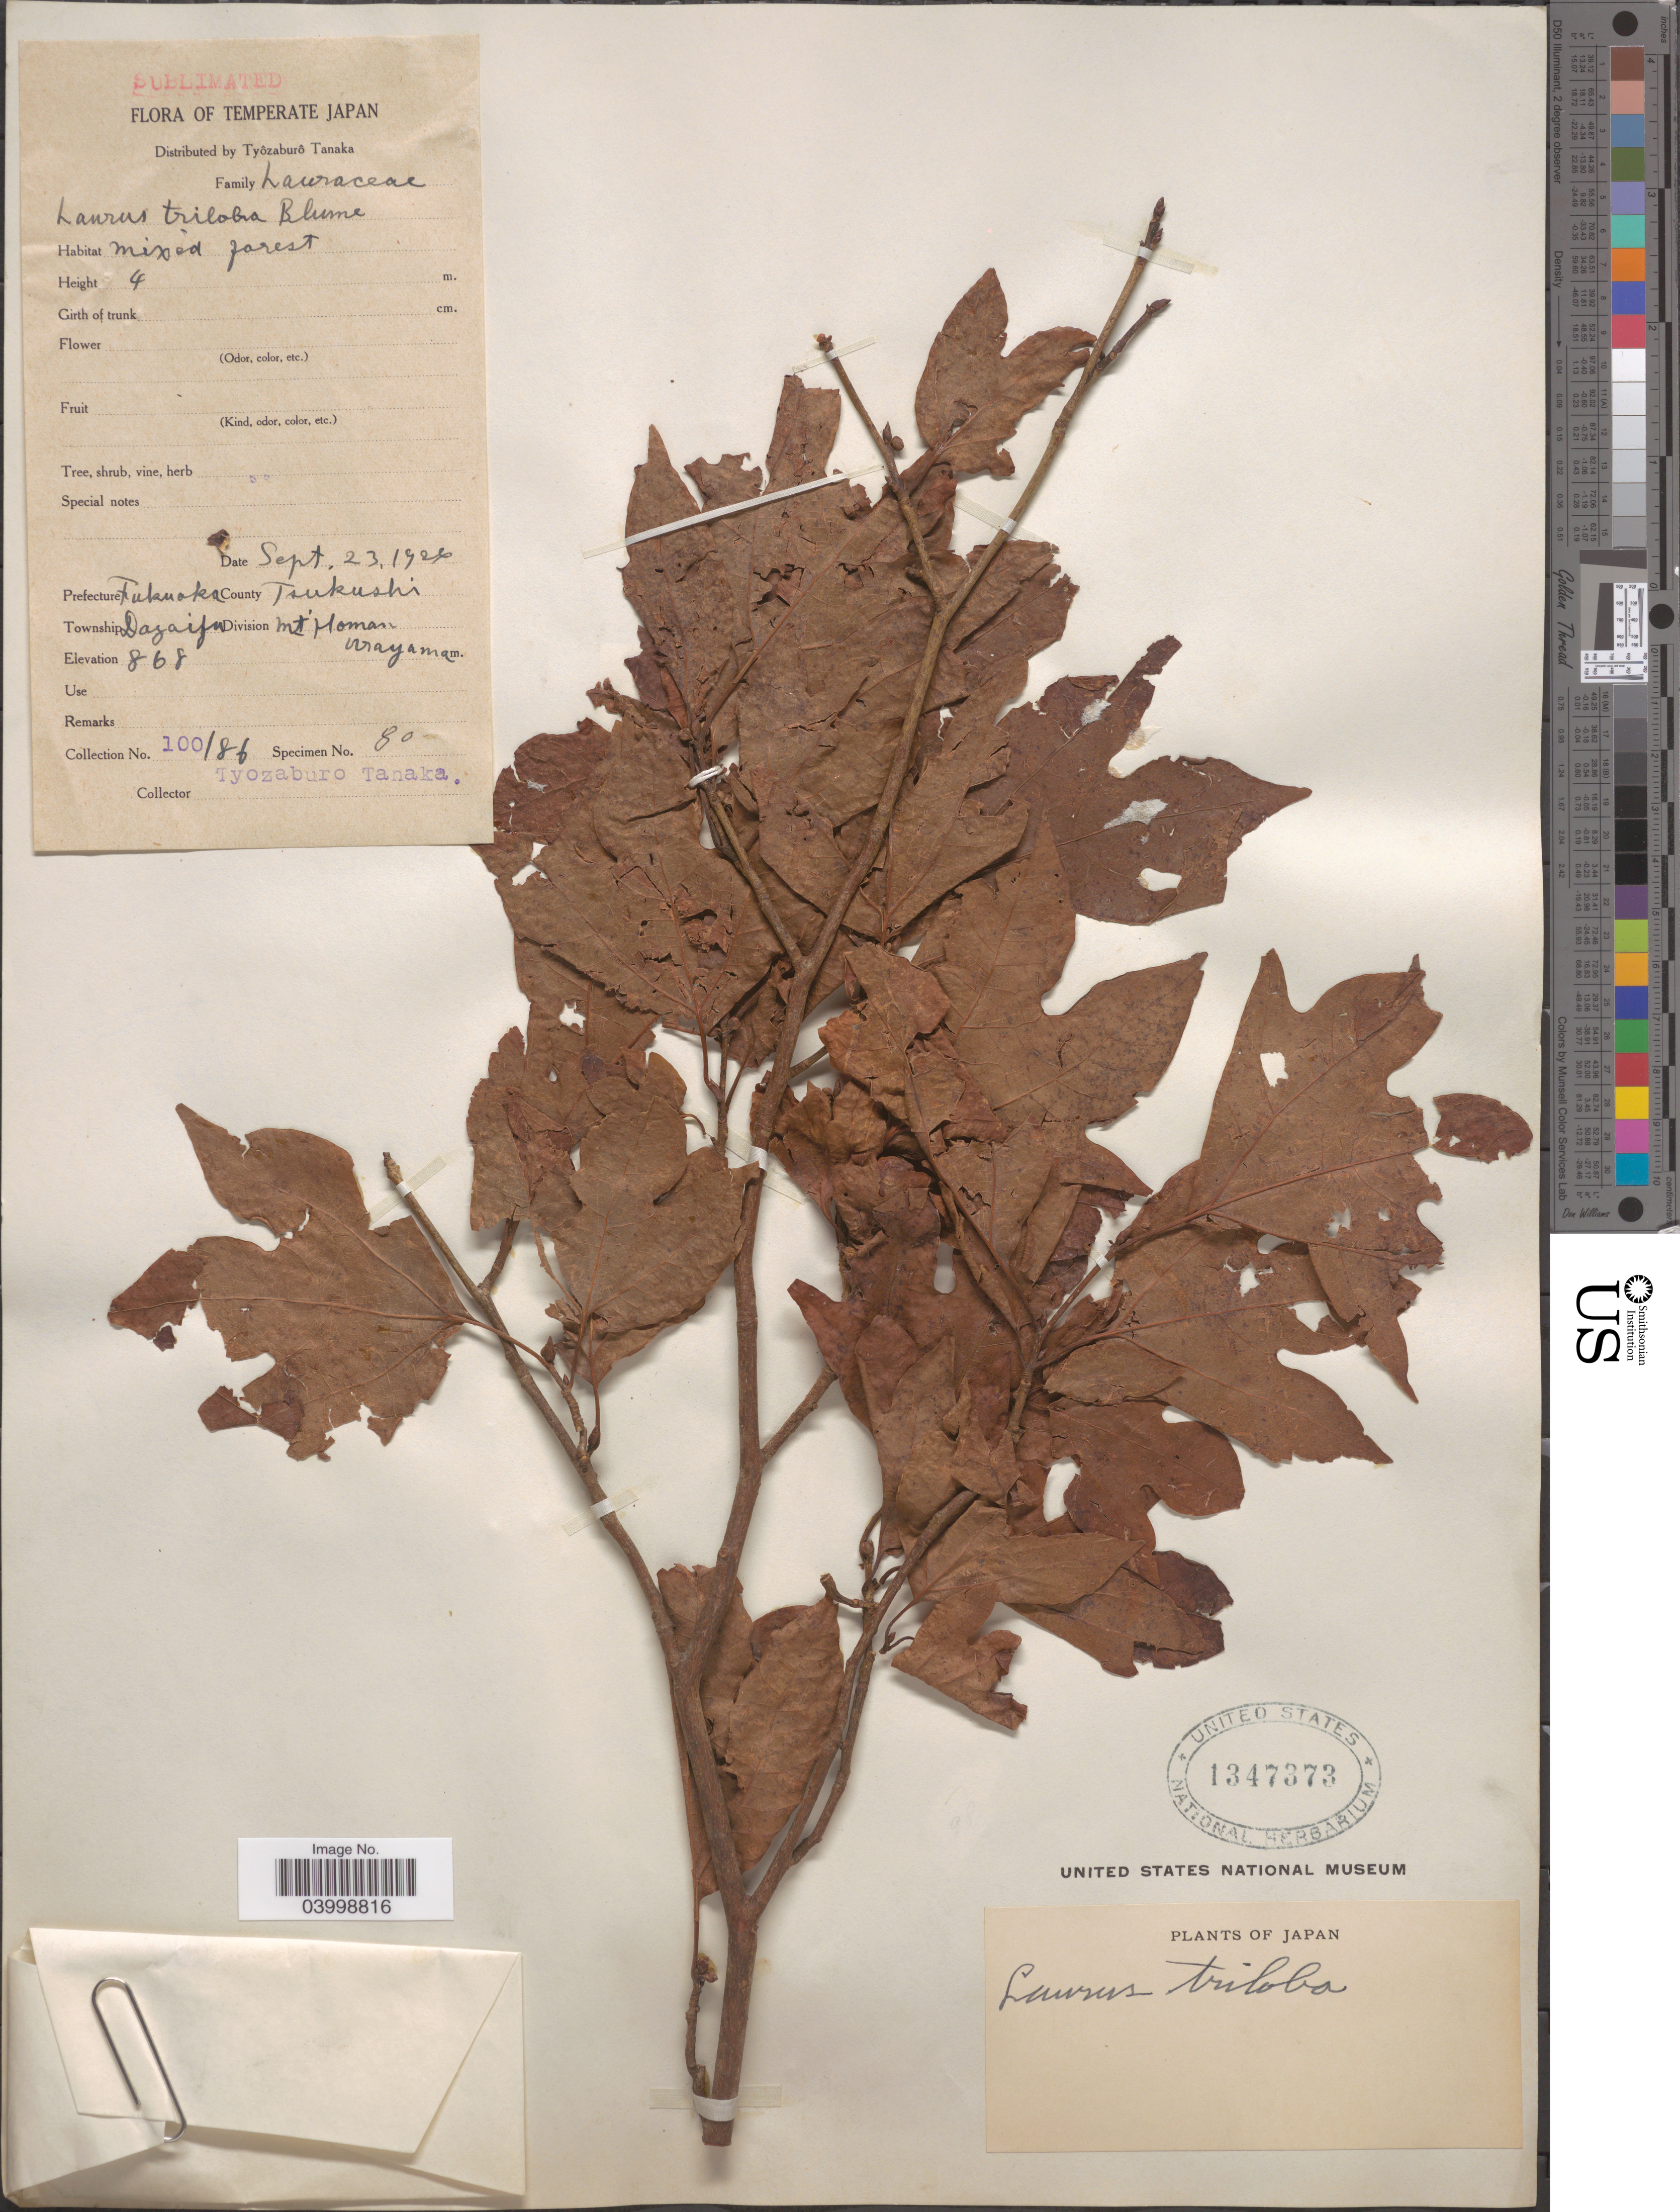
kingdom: Plantae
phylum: Tracheophyta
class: Magnoliopsida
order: Laurales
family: Lauraceae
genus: Laurus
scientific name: Laurus triloba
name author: Blume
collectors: T. Tanaka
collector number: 100/86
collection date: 1926-09-23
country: Japan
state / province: Hukuoka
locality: Prefecture Fukuoka. County Tsukushi. Township Dazaifu. Division Mt. Homan.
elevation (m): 868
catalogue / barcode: US 1347373